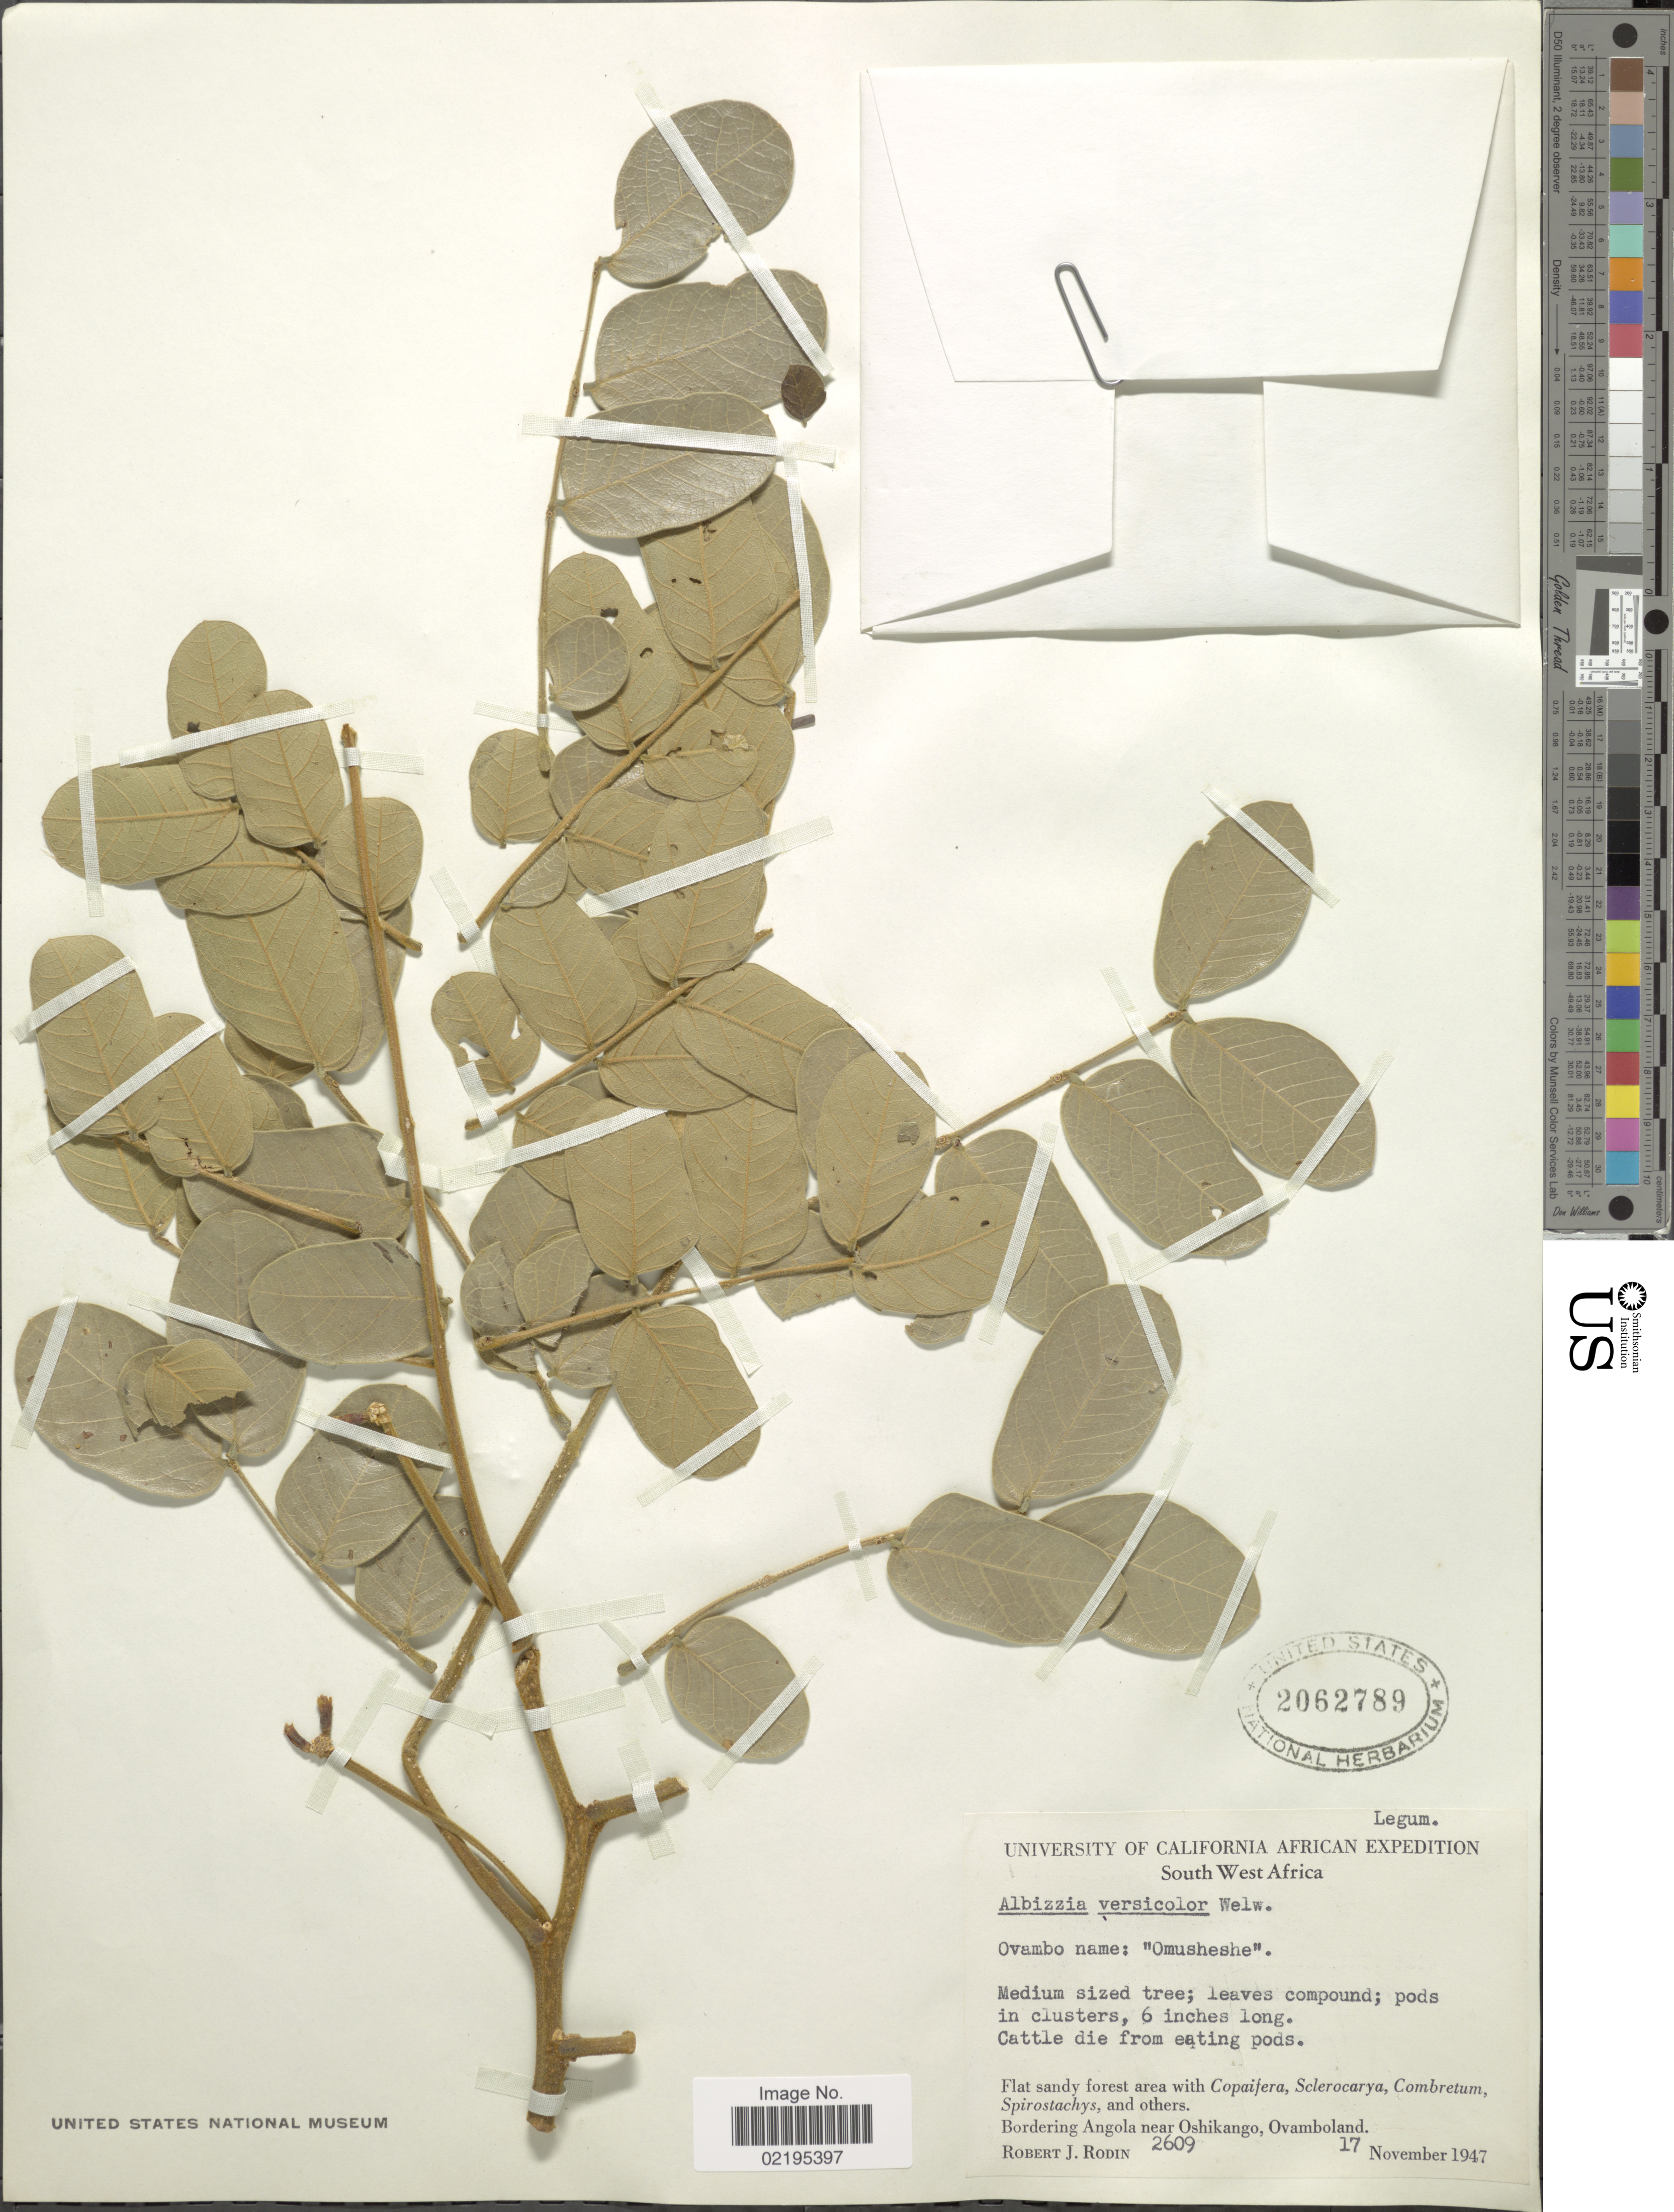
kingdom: Plantae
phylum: Tracheophyta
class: Magnoliopsida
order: Fabales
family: Fabaceae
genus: Albizia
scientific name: Albizia versicolor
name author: Welw. ex Oliv.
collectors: R. J. Rodin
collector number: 2609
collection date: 1947-11-17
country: Namibia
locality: South West Africa, Bordering Angola near Oshikango, Ovamboland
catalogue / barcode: US 2062789